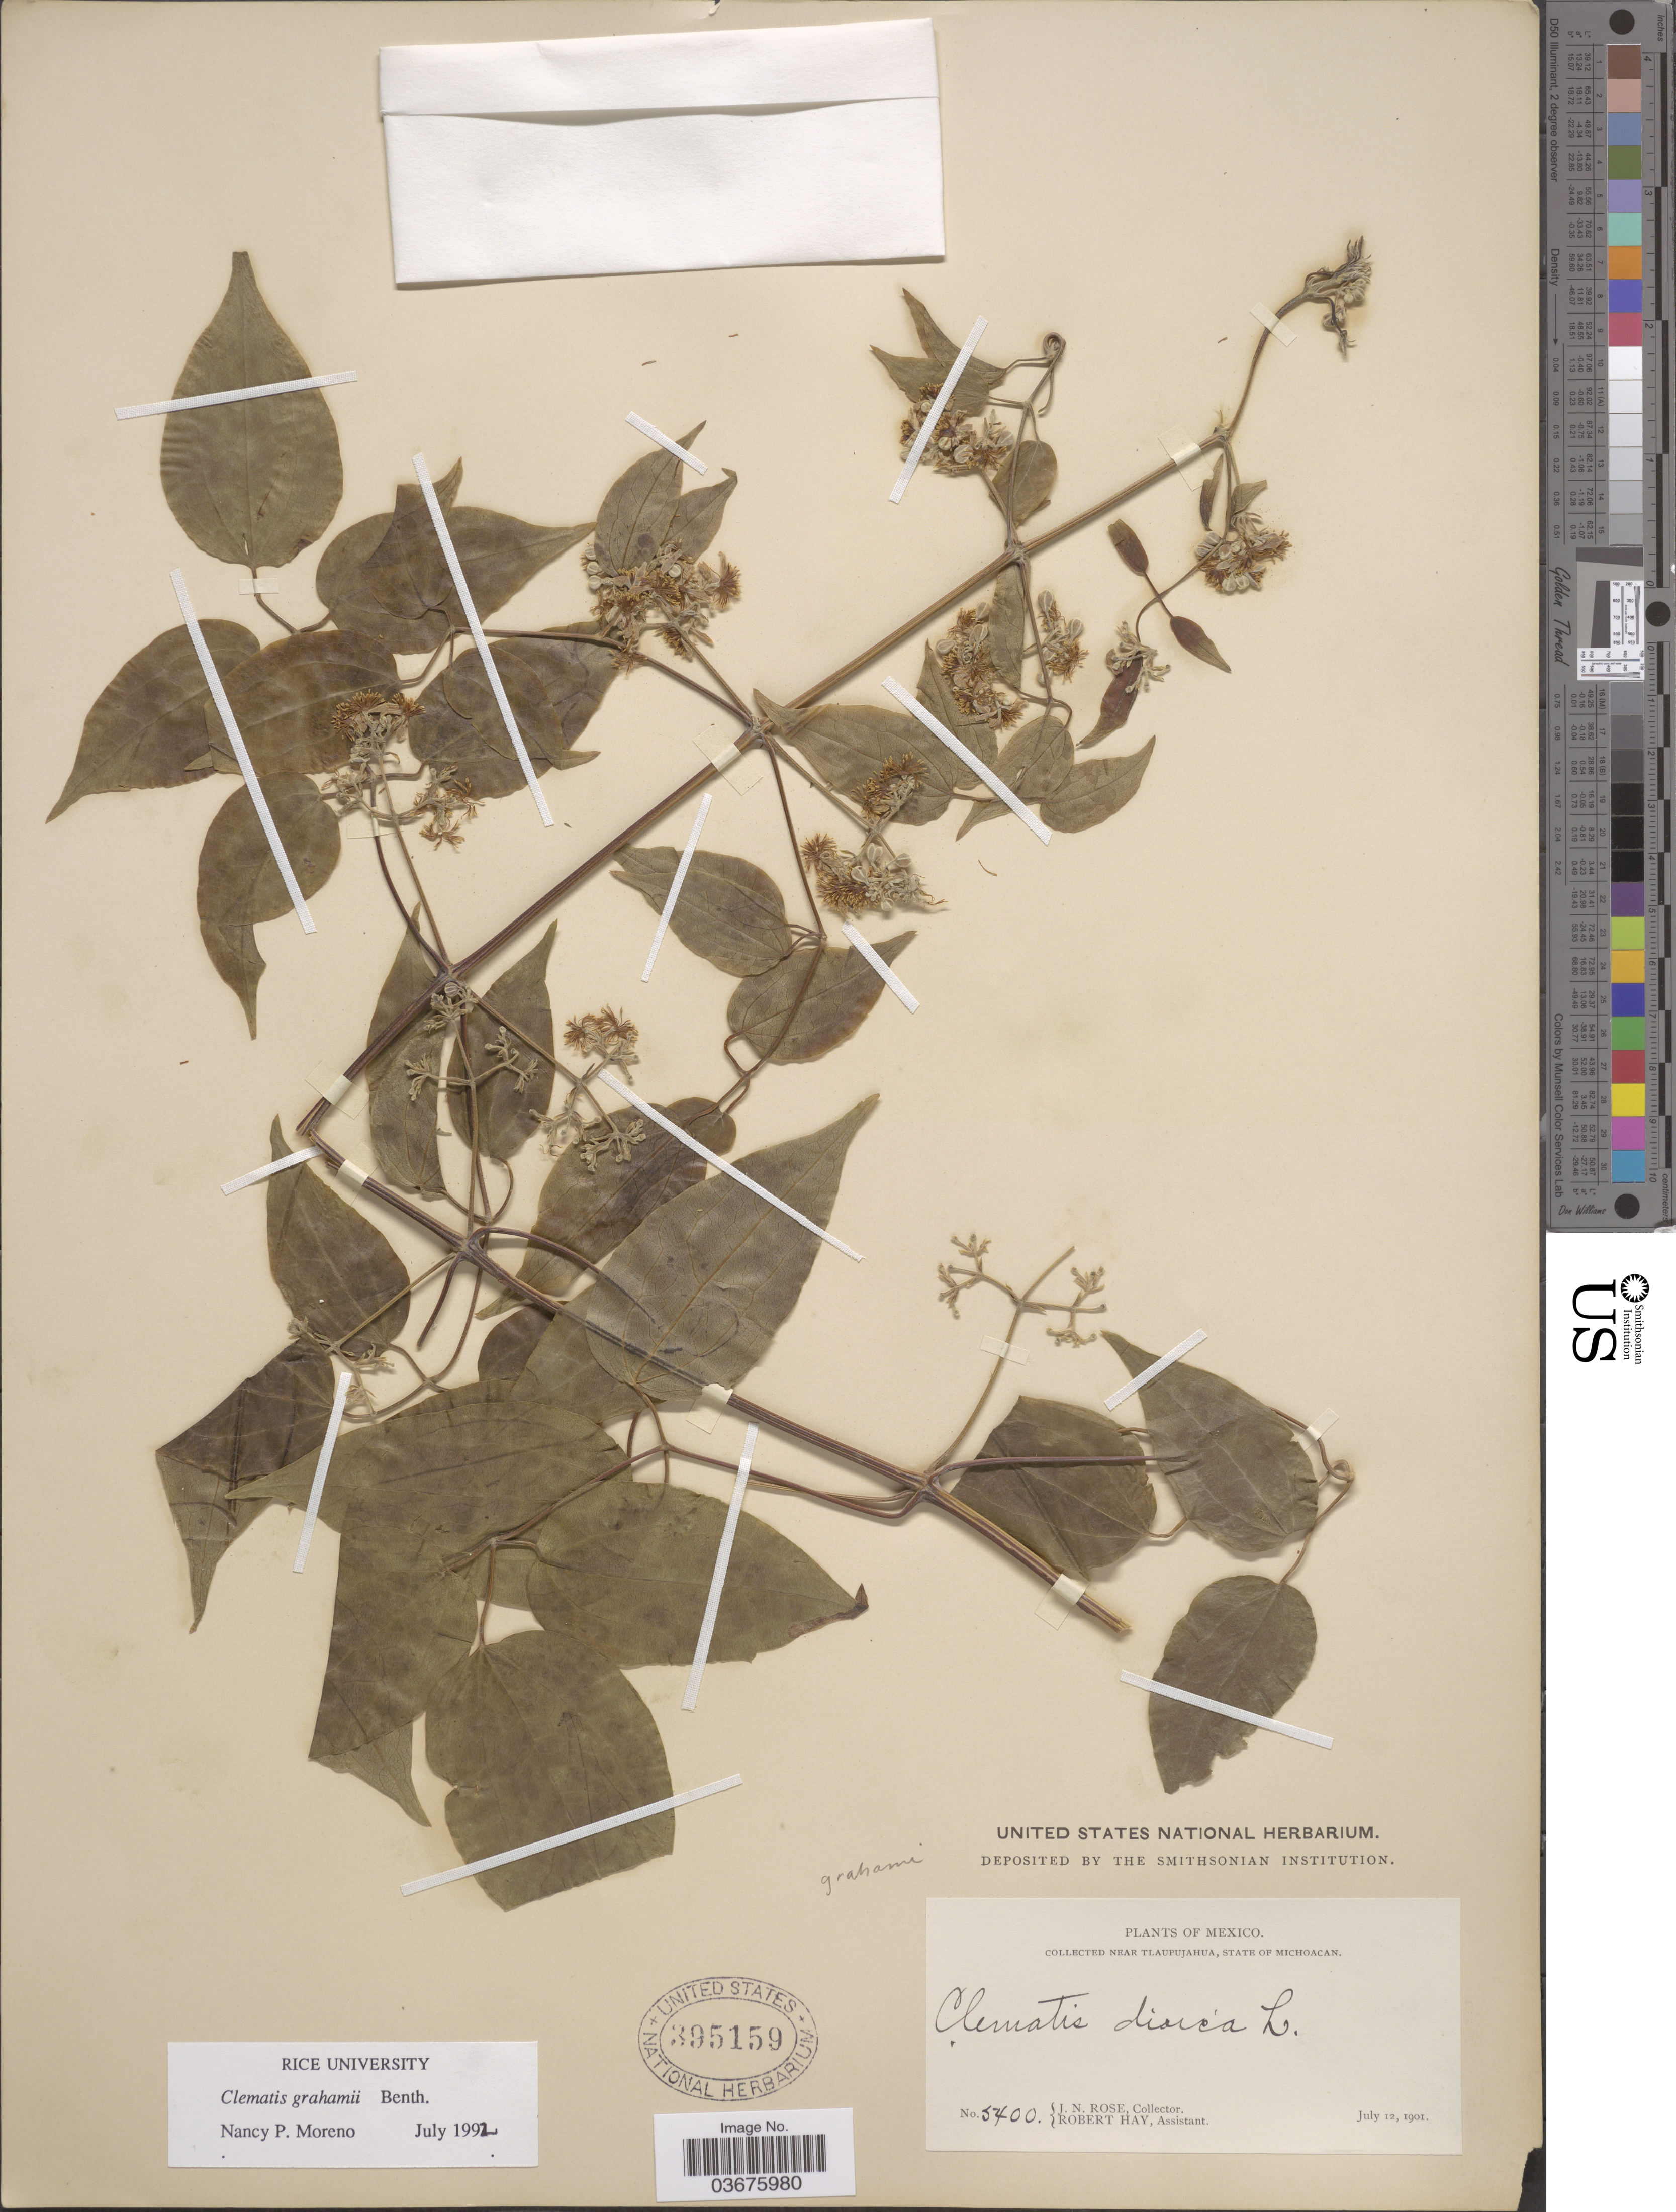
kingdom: Plantae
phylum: Tracheophyta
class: Magnoliopsida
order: Ranunculales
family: Ranunculaceae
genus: Clematis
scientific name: Clematis grahamii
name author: Benth.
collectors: J. N. Rose & R. Hay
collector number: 5400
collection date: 1901-07-12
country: Mexico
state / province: Michoacán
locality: Near Tlaupujahua.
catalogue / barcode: US 395159